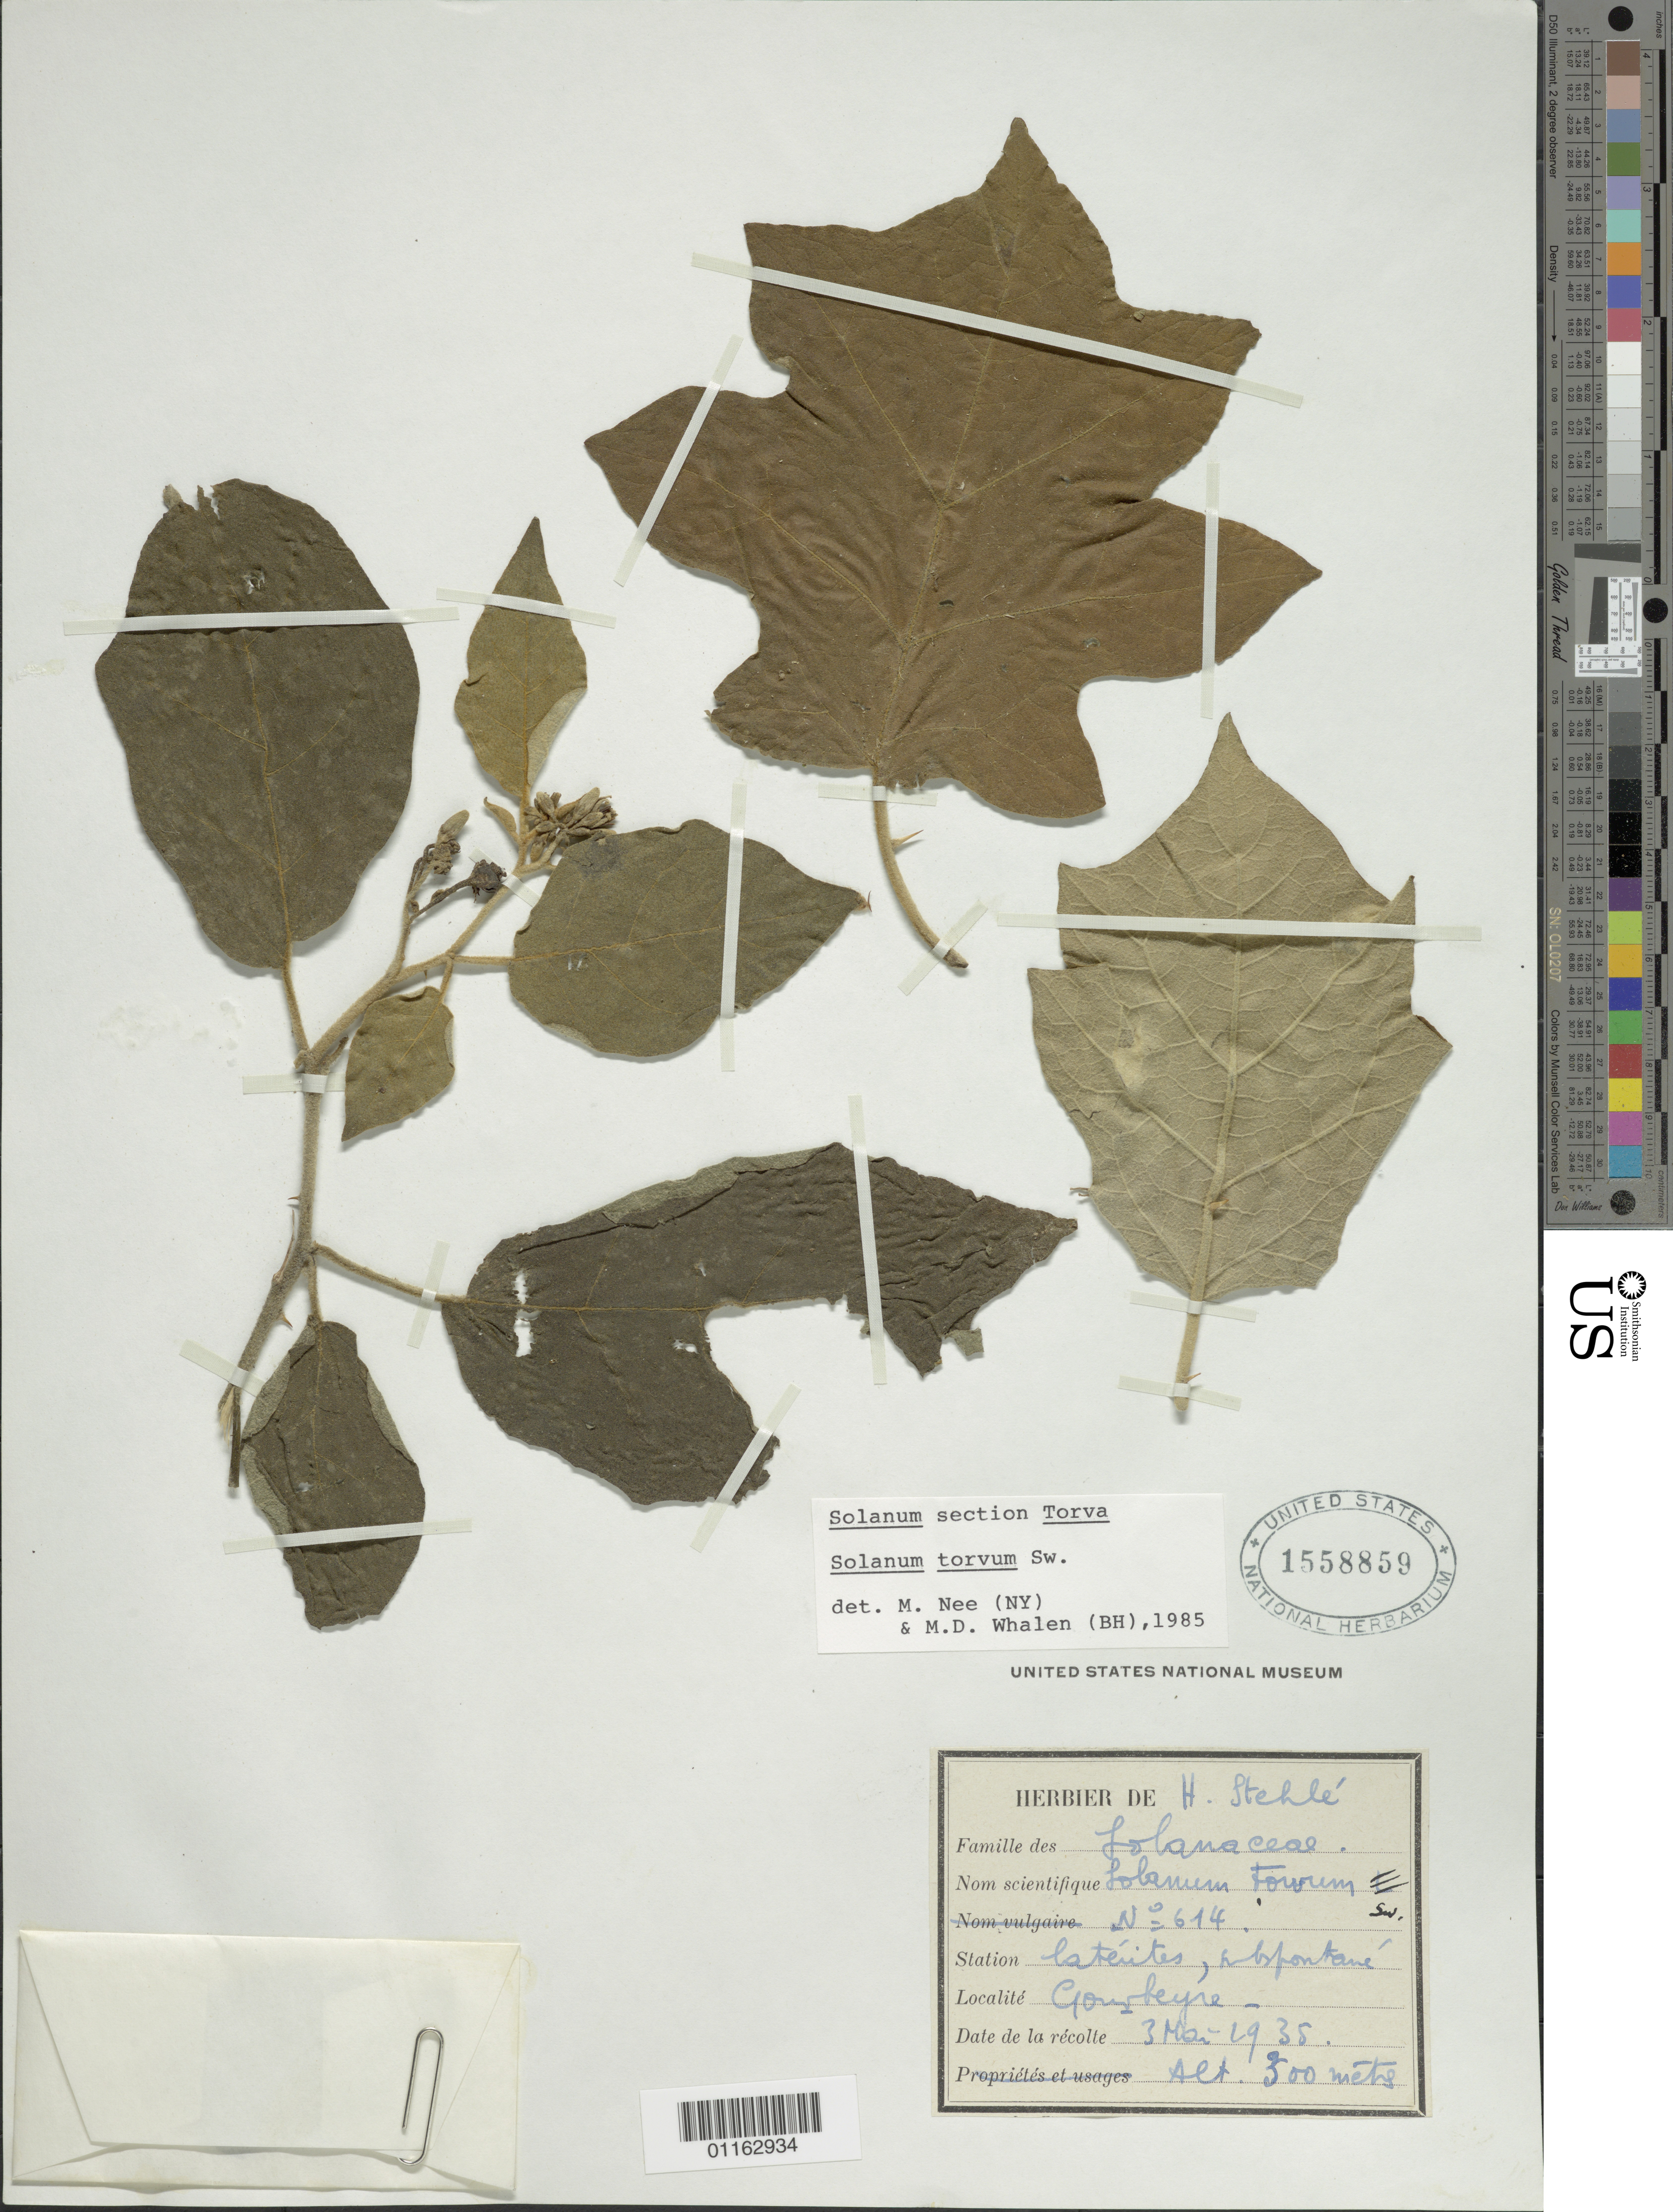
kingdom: Plantae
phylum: Tracheophyta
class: Magnoliopsida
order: Solanales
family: Solanaceae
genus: Solanum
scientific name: Solanum torvum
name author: Sw.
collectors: H. Stehlé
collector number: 614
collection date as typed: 03 May 1935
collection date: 1935-05-03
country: Guadeloupe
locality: Gourbeyre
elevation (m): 300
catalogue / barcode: US 1558859